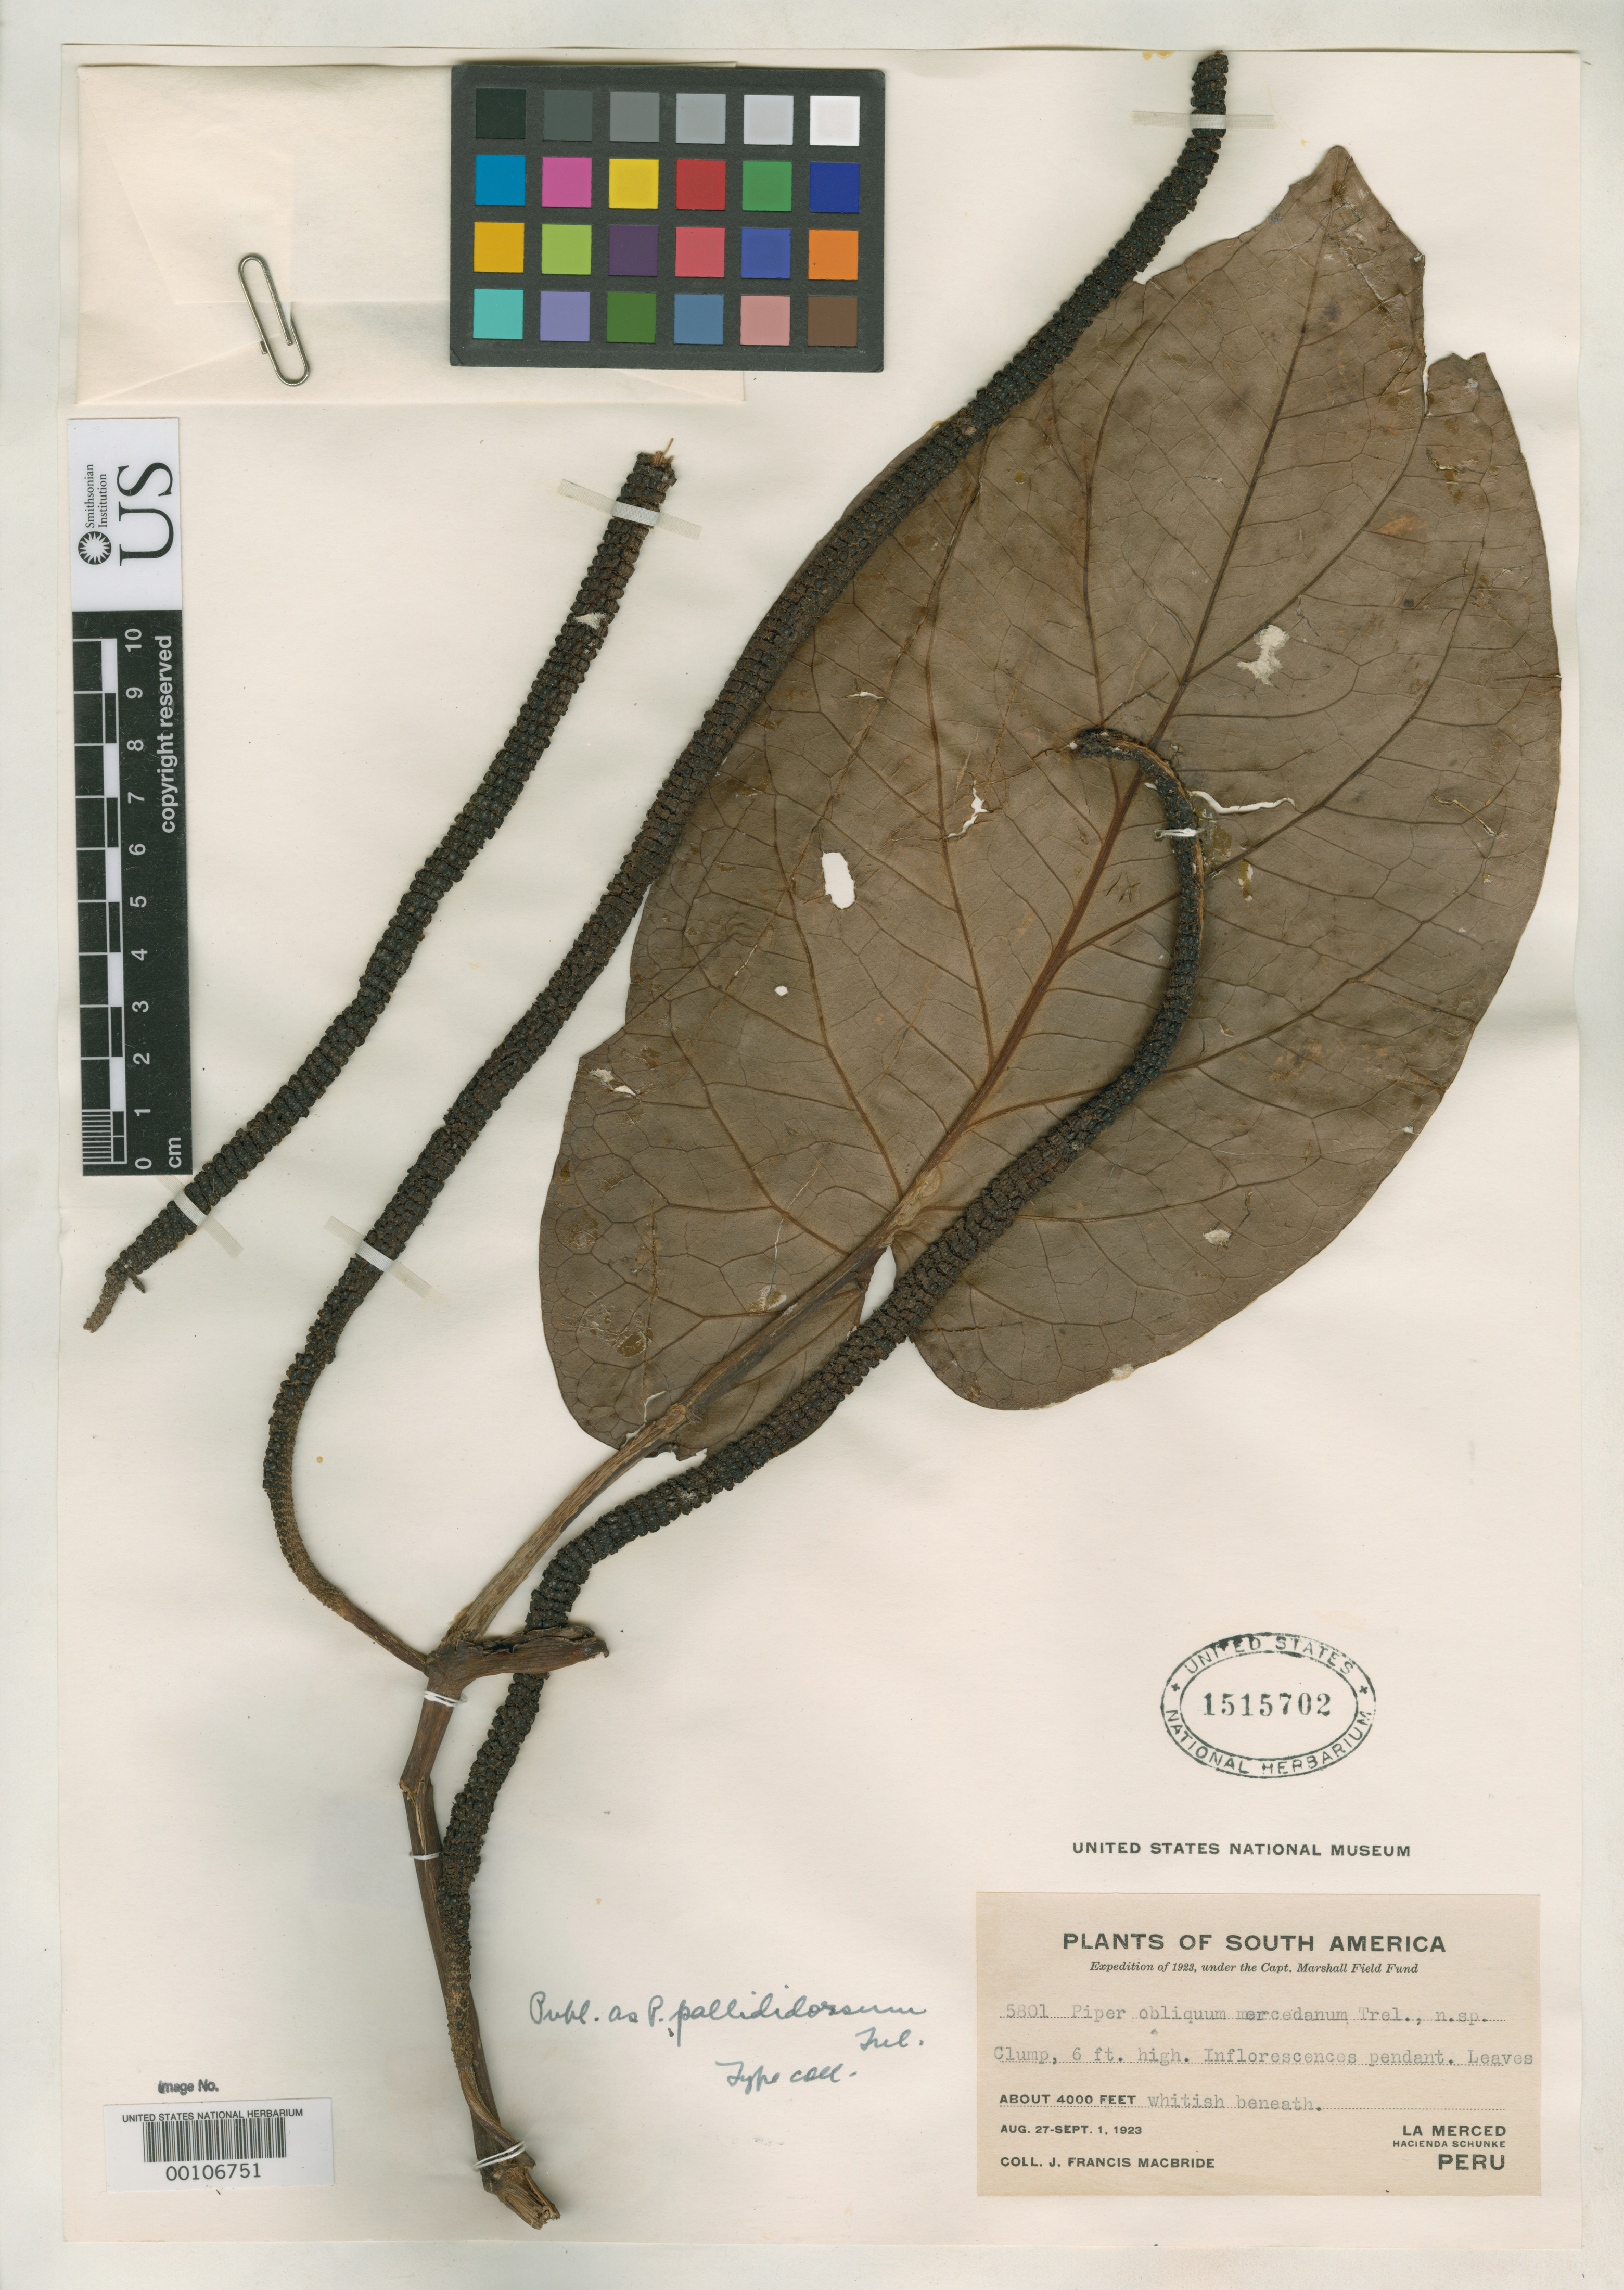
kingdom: Plantae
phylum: Tracheophyta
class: Magnoliopsida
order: Piperales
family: Piperaceae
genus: Piper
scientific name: Piper pallididorsum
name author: Trel. in J.F. Macbr.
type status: Isotype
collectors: J. F. Macbride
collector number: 5801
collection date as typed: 27 Aug 1923 to 01 Sep 1923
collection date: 1923-08-27/1923-09-01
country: Peru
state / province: Junín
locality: La Merced, Hacienda Schunke.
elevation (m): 1300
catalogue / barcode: US 1515702